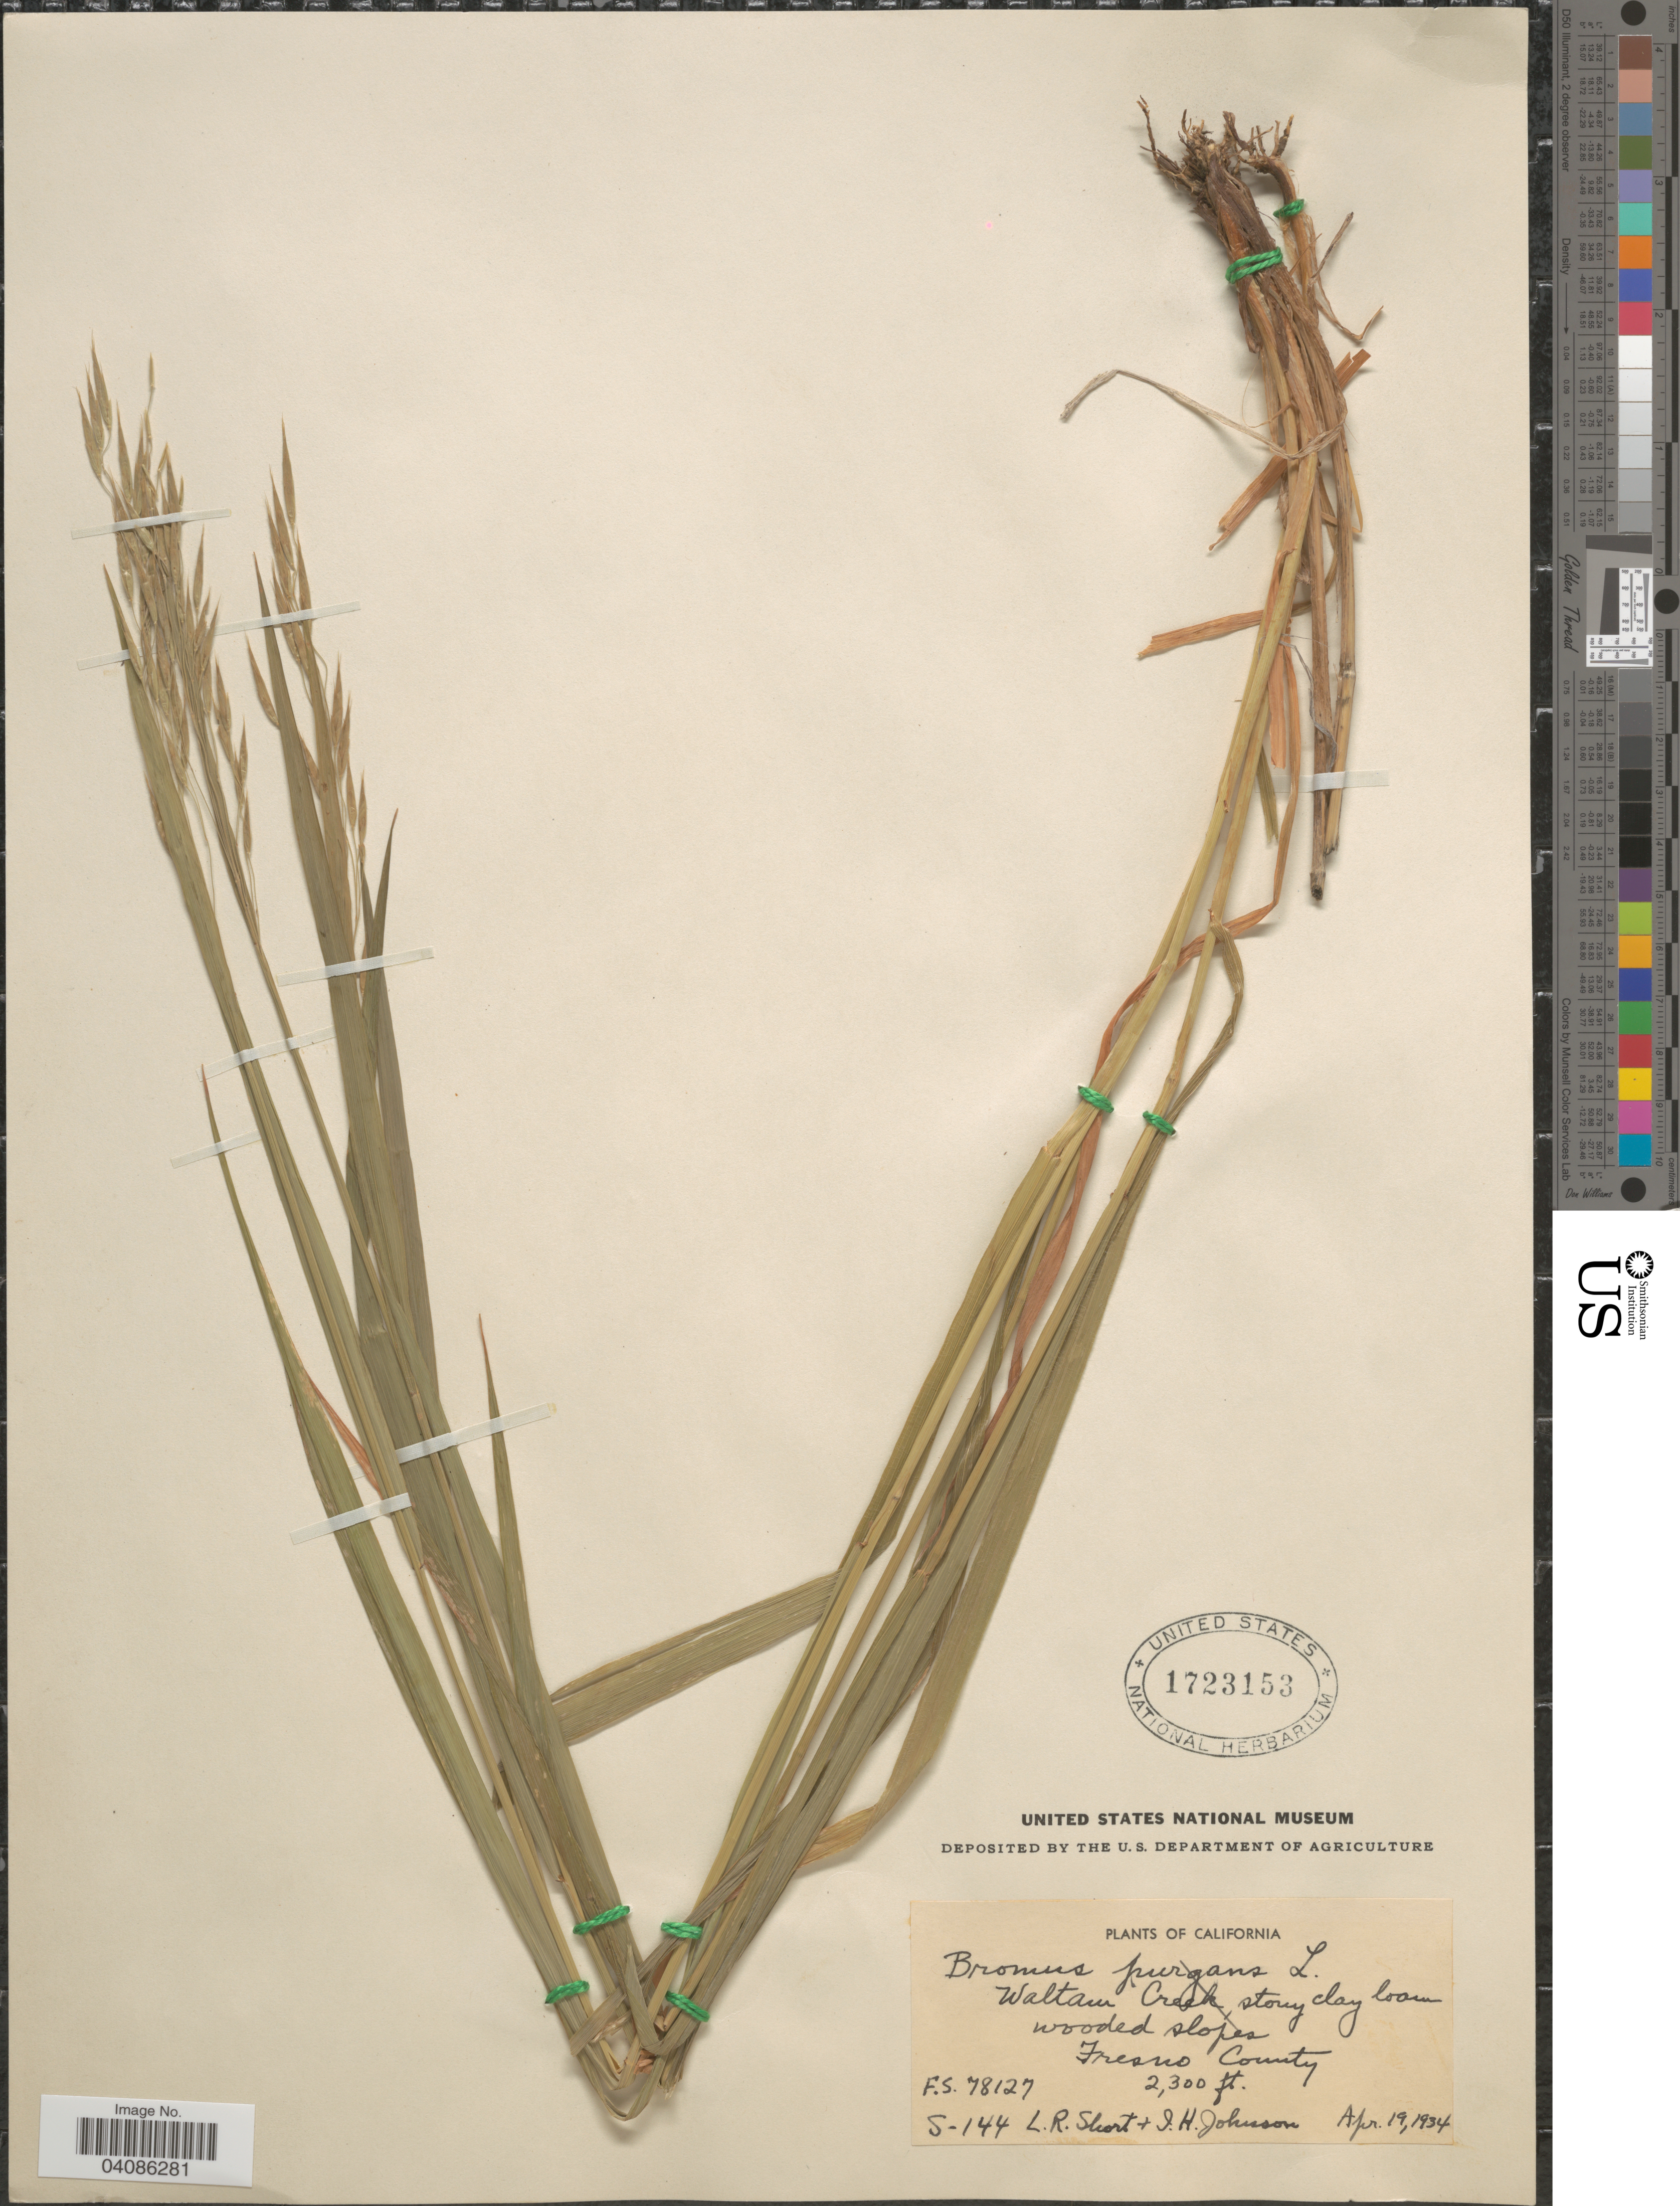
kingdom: Plantae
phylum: Tracheophyta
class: Liliopsida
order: Poales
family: Poaceae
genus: Bromus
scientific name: Bromus sp.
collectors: L. Short & H. Johnson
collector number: S-144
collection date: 1934-04-19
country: United States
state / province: California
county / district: Fresno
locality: Waltam Creek, stony clay loam wooded slopes, Fresno County.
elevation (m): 701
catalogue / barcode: US 1723153